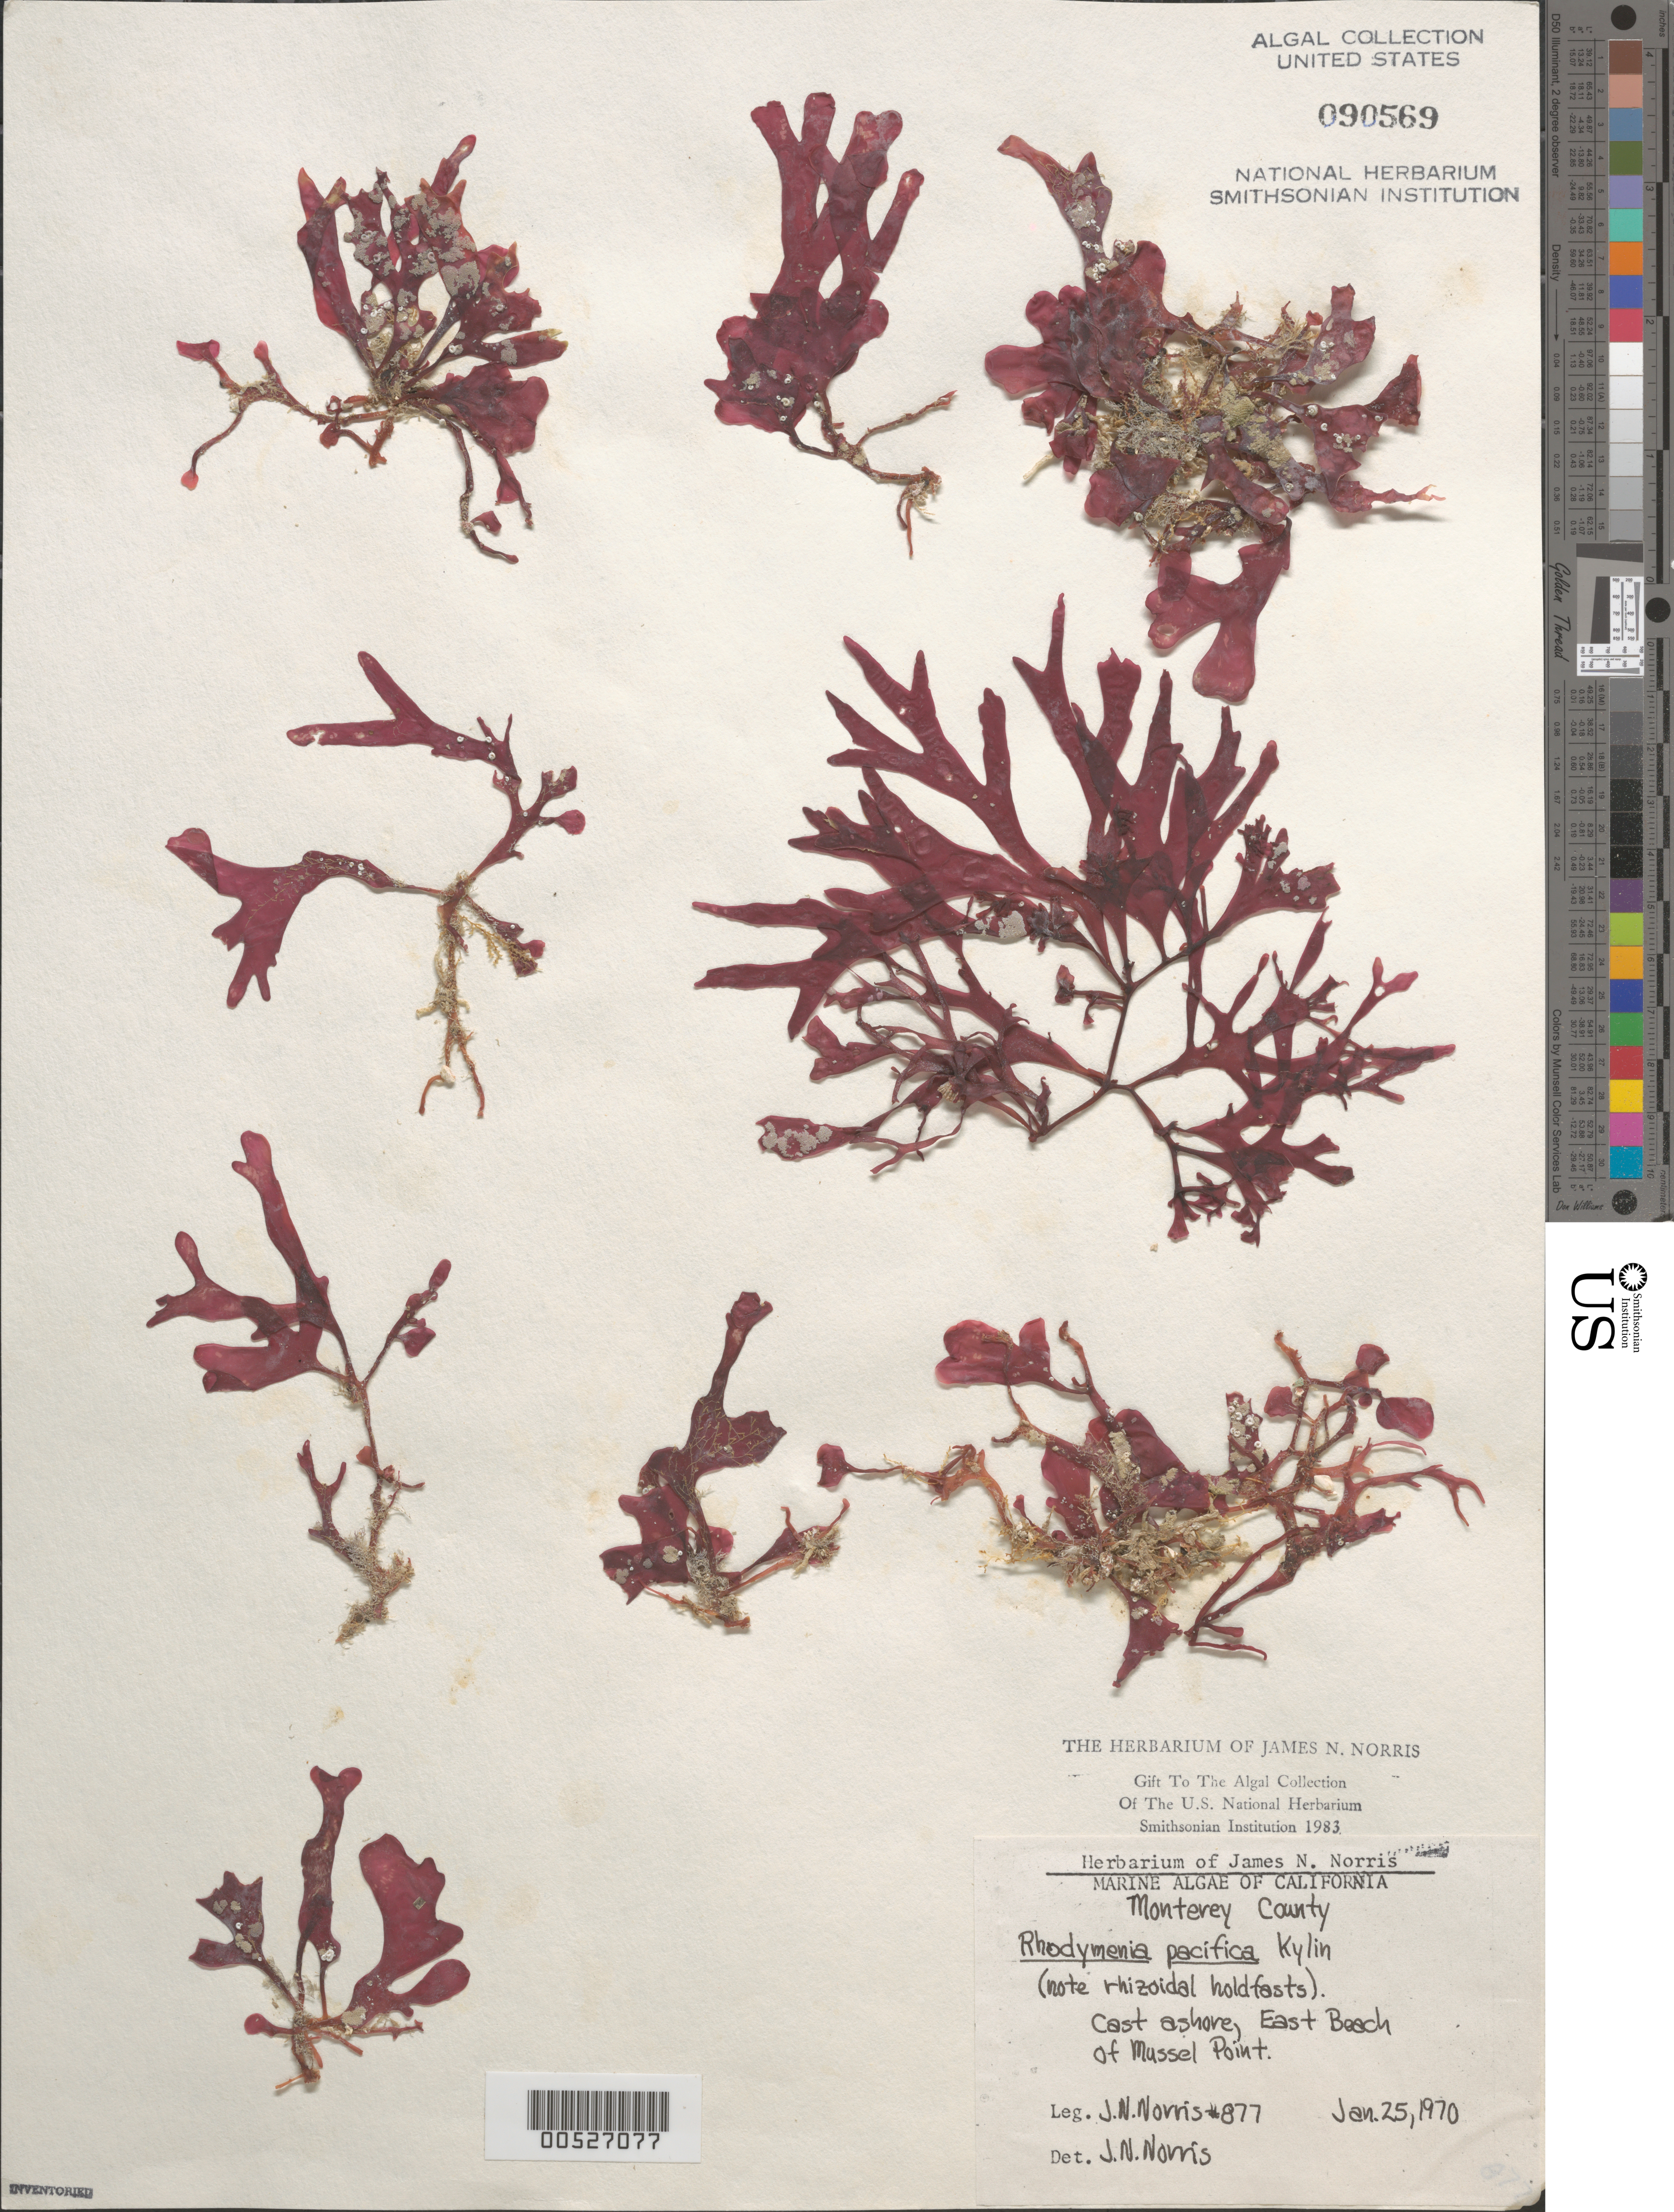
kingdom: Plantae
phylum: Rhodophyta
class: Florideophyceae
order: Rhodymeniales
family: Rhodymeniaceae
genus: Rhodymenia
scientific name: Rhodymenia pacifica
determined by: Norris, James N.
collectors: J. N. Norris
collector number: JN-877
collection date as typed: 25 Jan 1970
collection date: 1970-01-25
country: United States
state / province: California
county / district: Monterey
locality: East Beach, Mussel Point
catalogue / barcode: US 90569